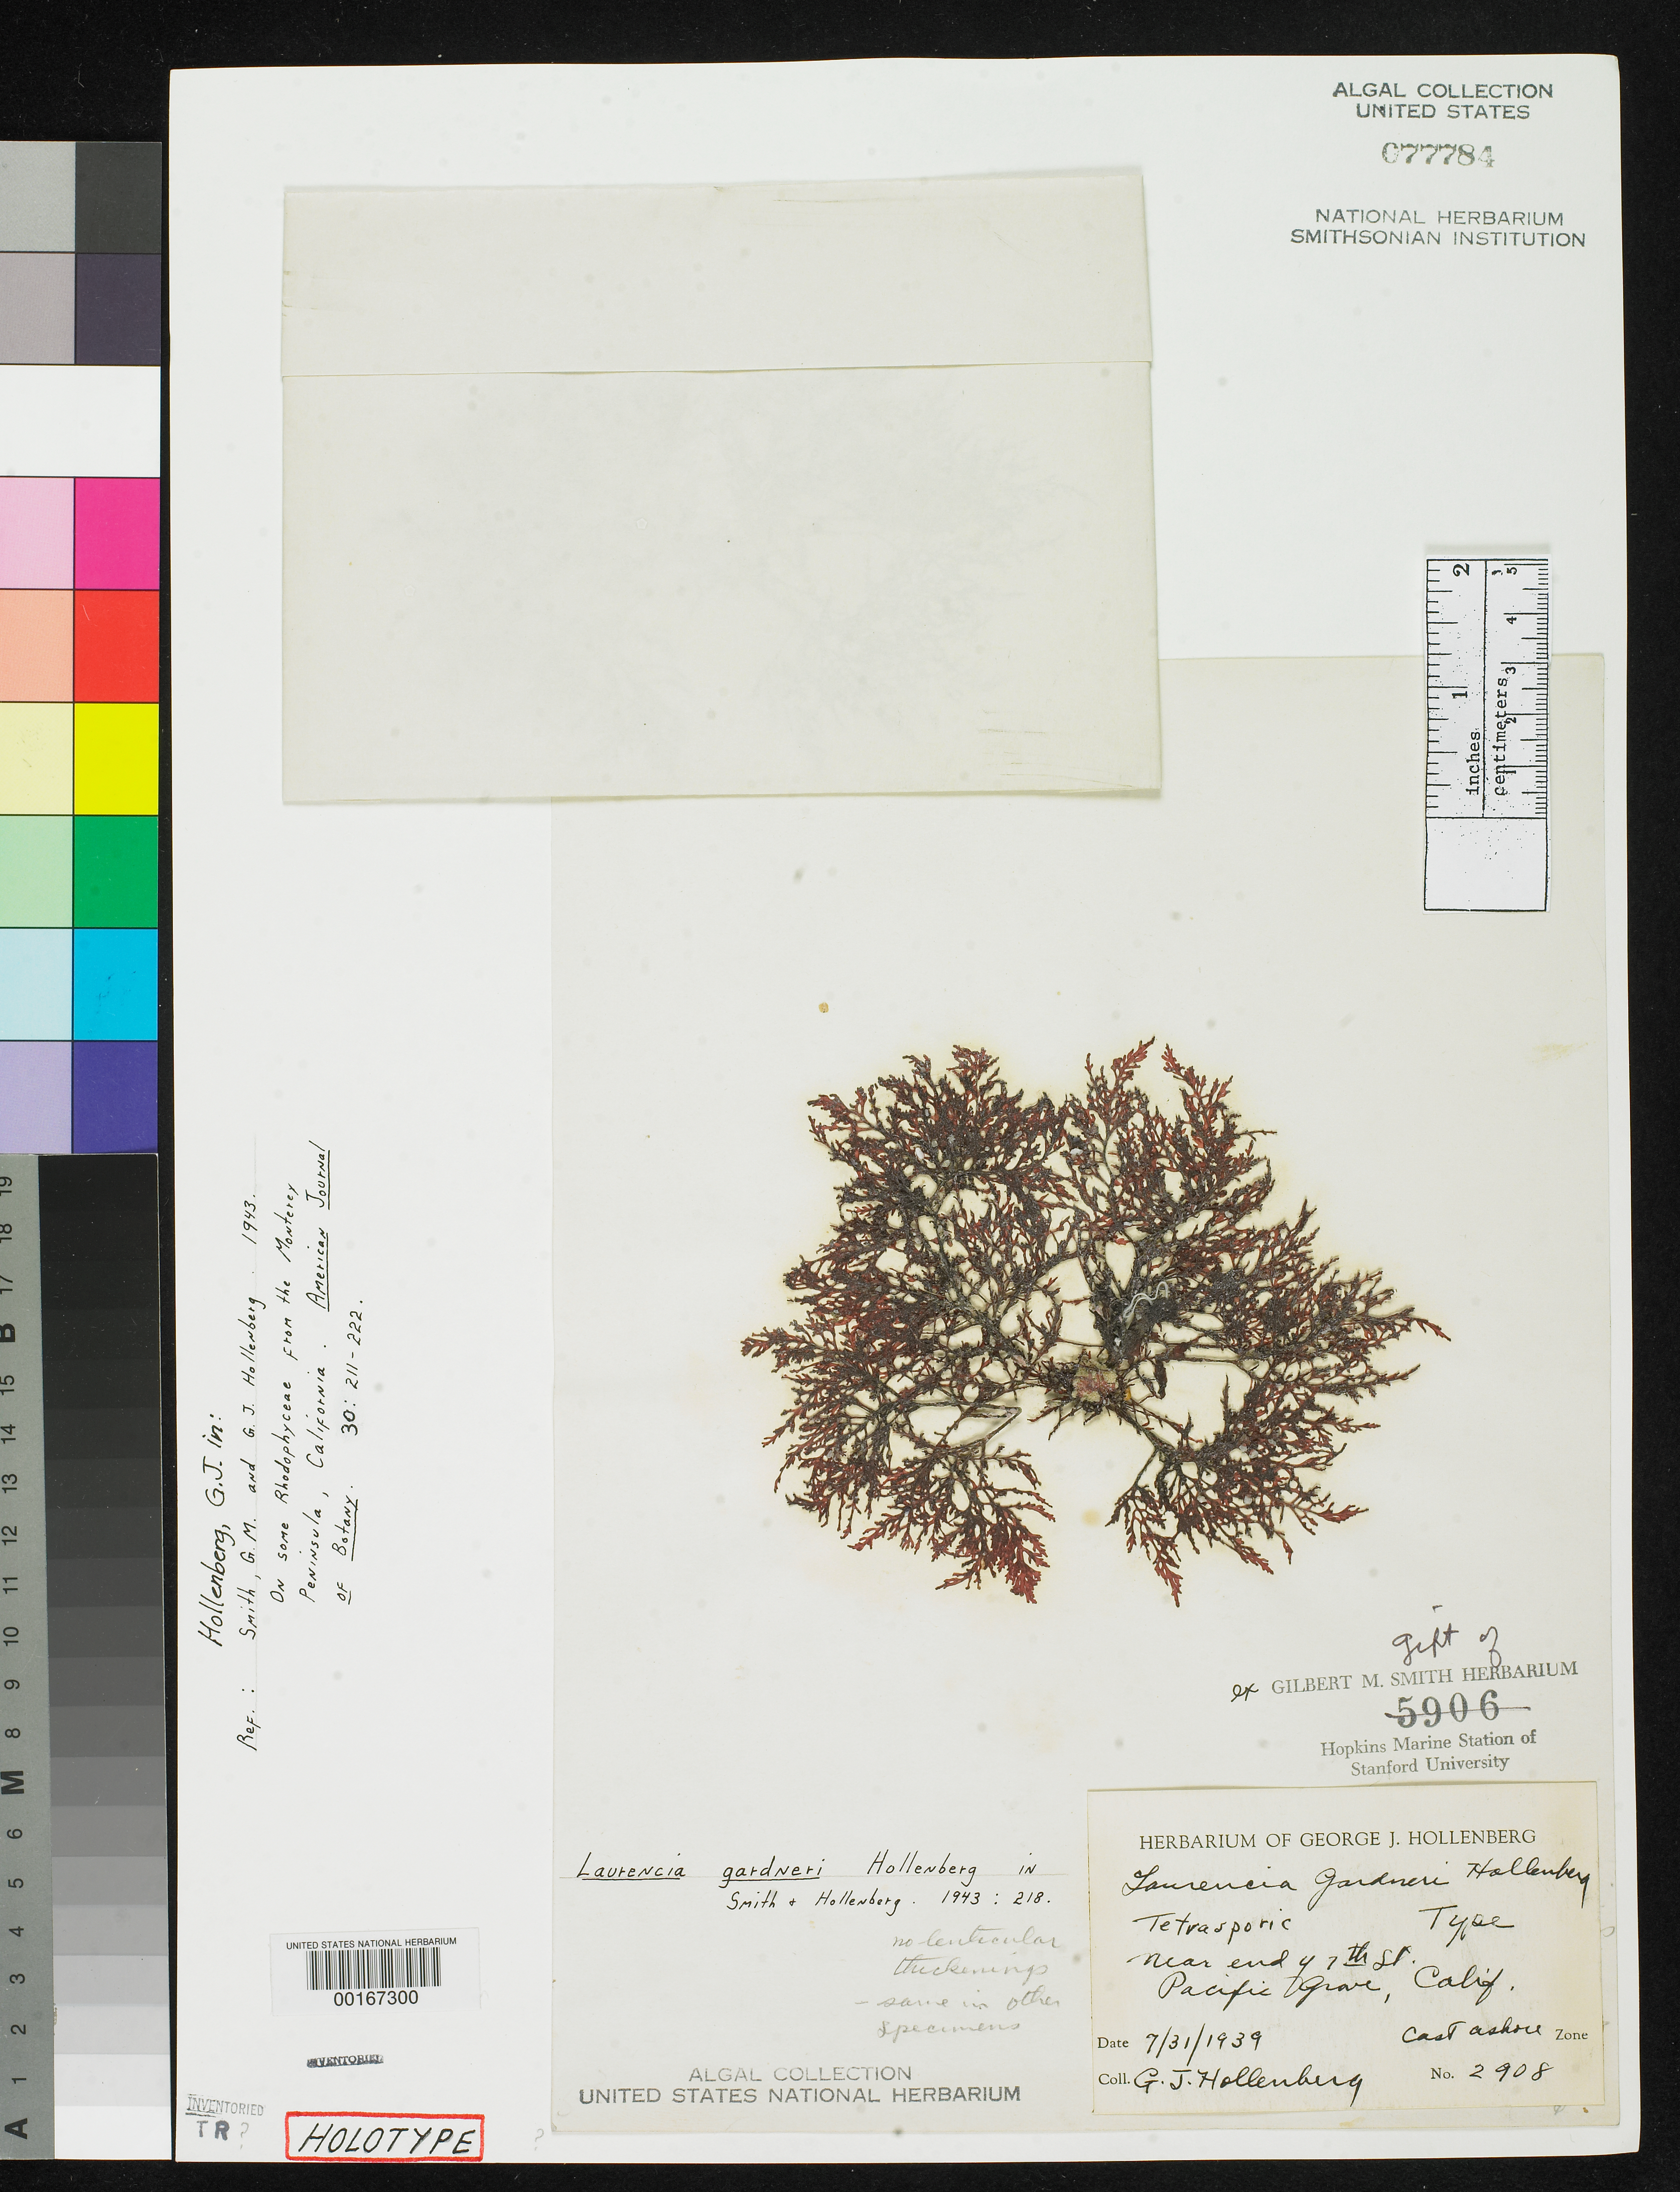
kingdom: Plantae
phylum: Rhodophyta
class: Florideophyceae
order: Ceramiales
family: Rhodomelaceae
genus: Laurencia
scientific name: Laurencia gardneri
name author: Hollenb. in G.M. Sm. & Hollenb.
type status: Holotype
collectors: G. Hollenberg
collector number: GJH 2908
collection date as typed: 31 Jul 1939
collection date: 1939-07-31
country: United States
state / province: California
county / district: Monterey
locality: Pacific Grove near end of 7th Street.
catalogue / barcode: US 77784